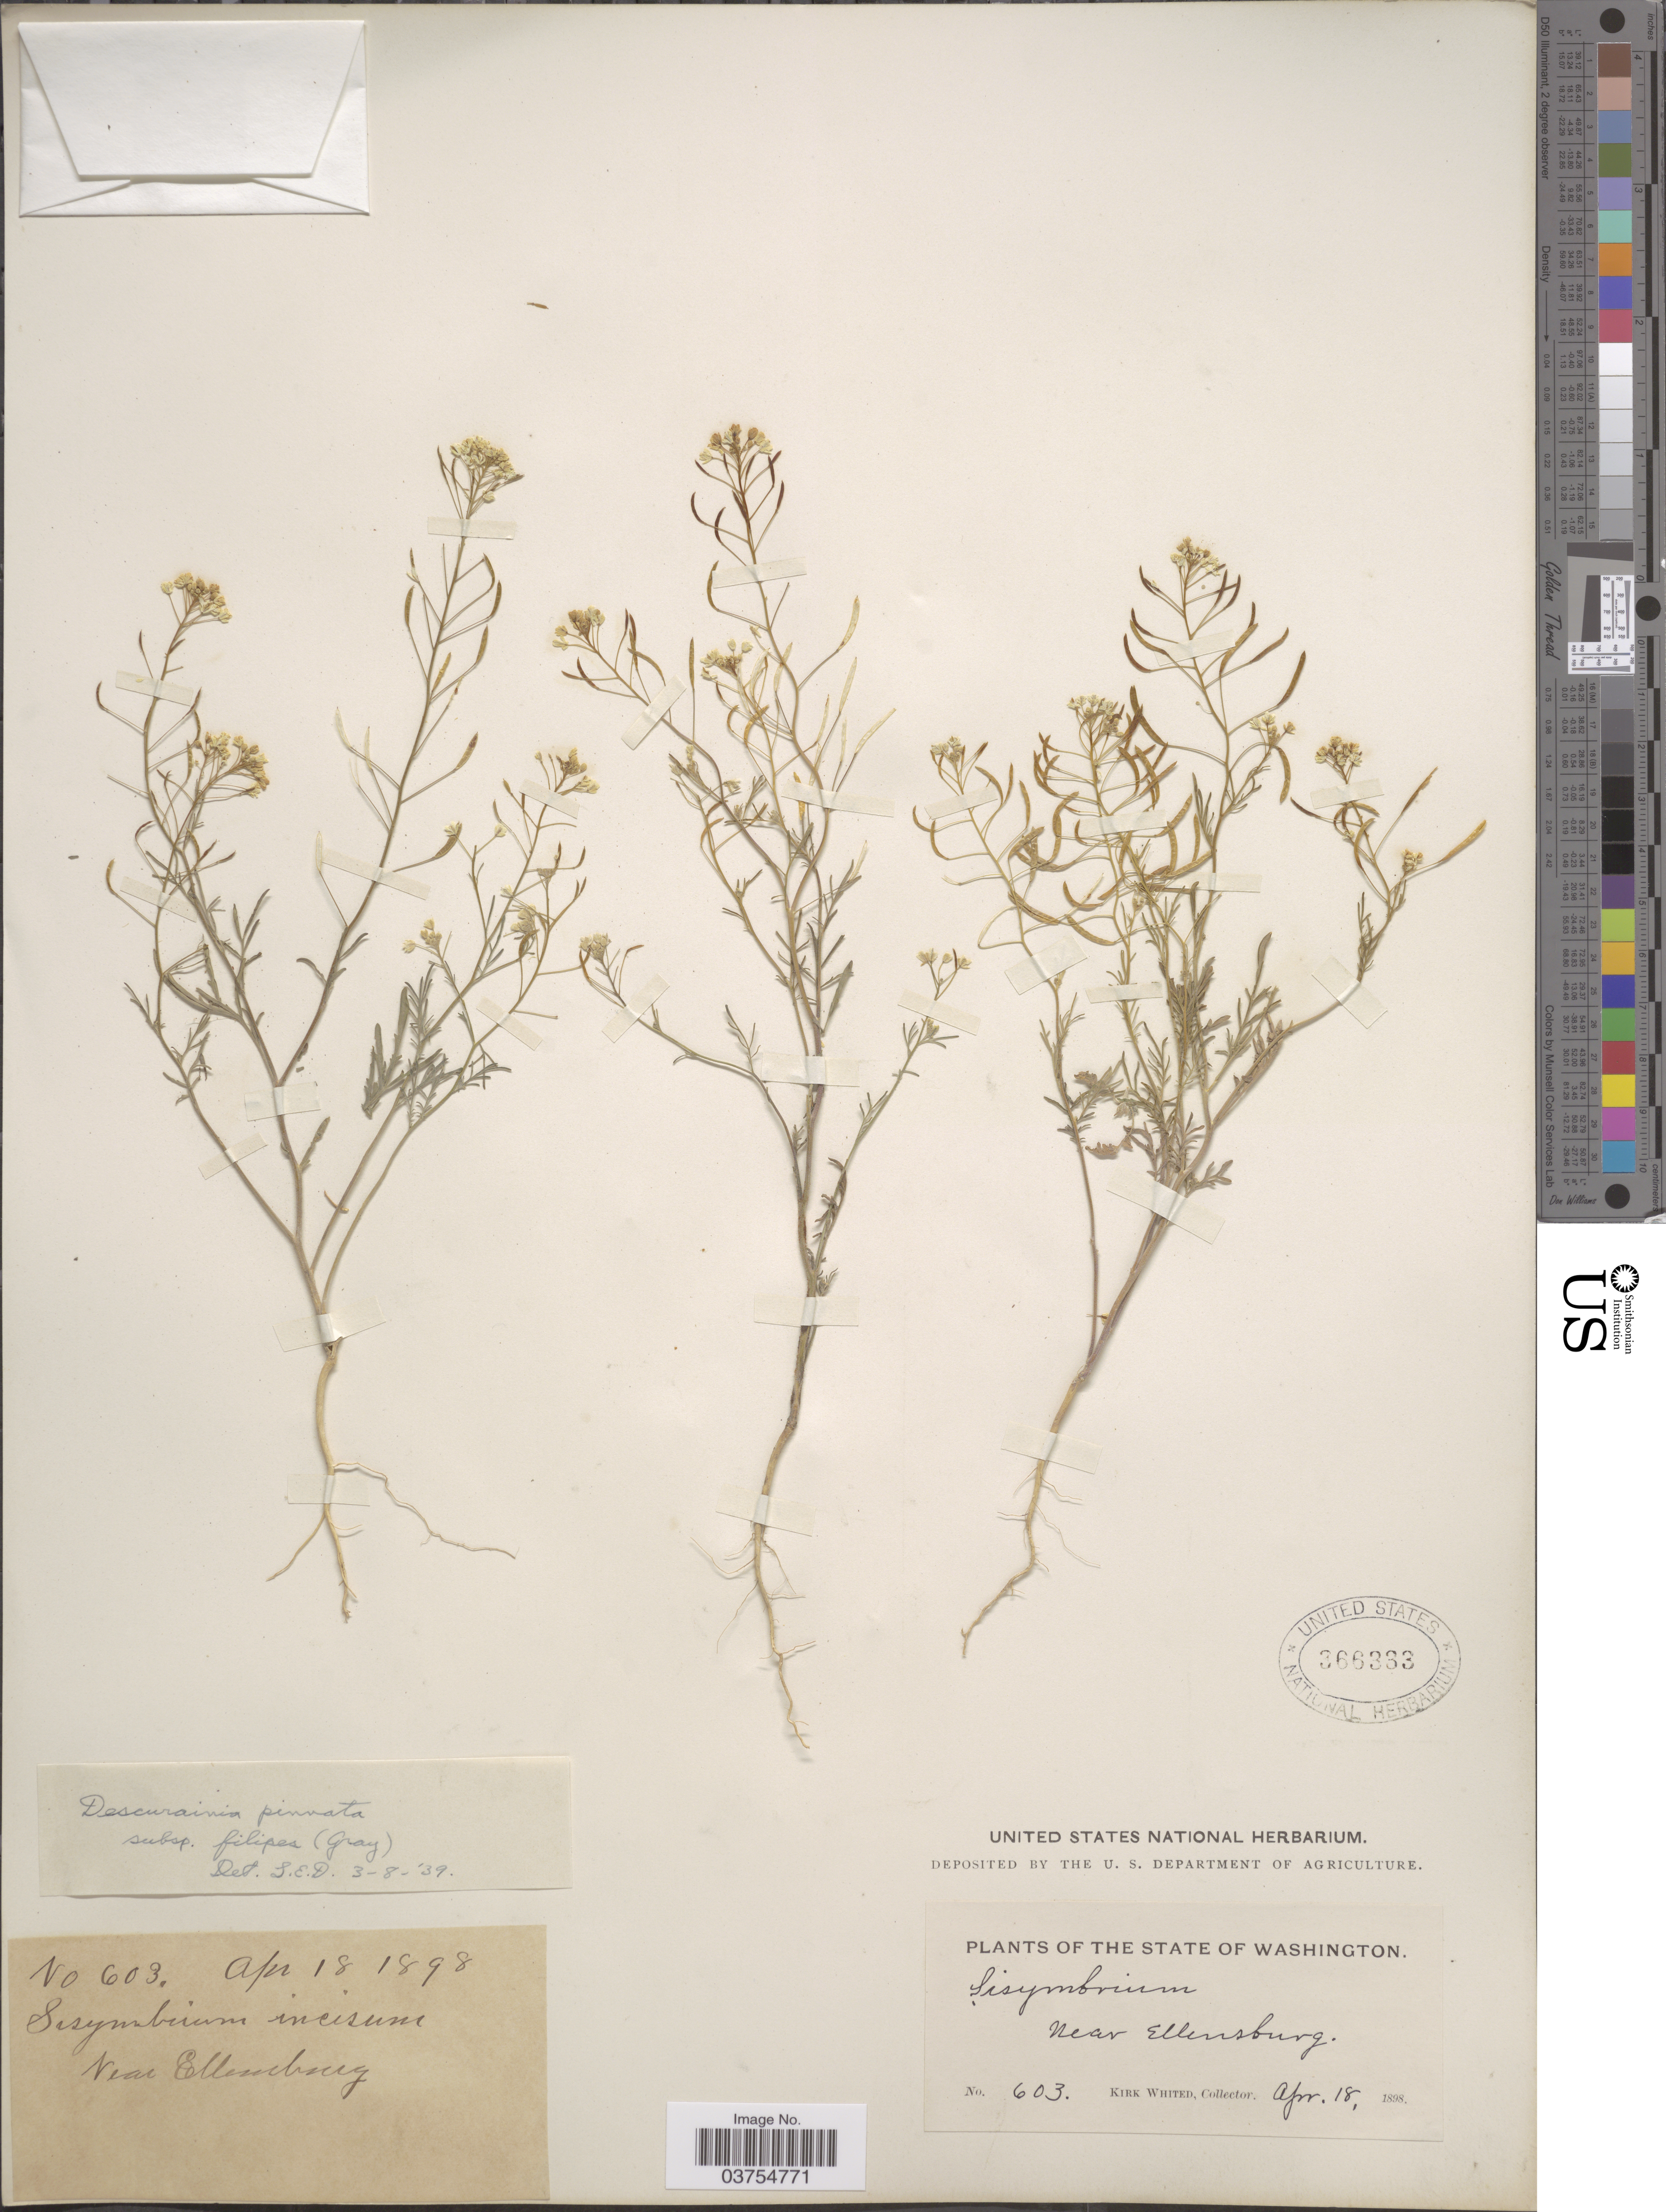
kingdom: Plantae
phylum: Tracheophyta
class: Magnoliopsida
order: Brassicales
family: Brassicaceae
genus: Descurainia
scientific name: Descurainia pinnata subsp. filipes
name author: (A. Gray) Detling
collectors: K. Whited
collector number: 603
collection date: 1898-04-18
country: United States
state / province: Washington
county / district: Kittitas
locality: Near Ellensburg.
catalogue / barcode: US 366333